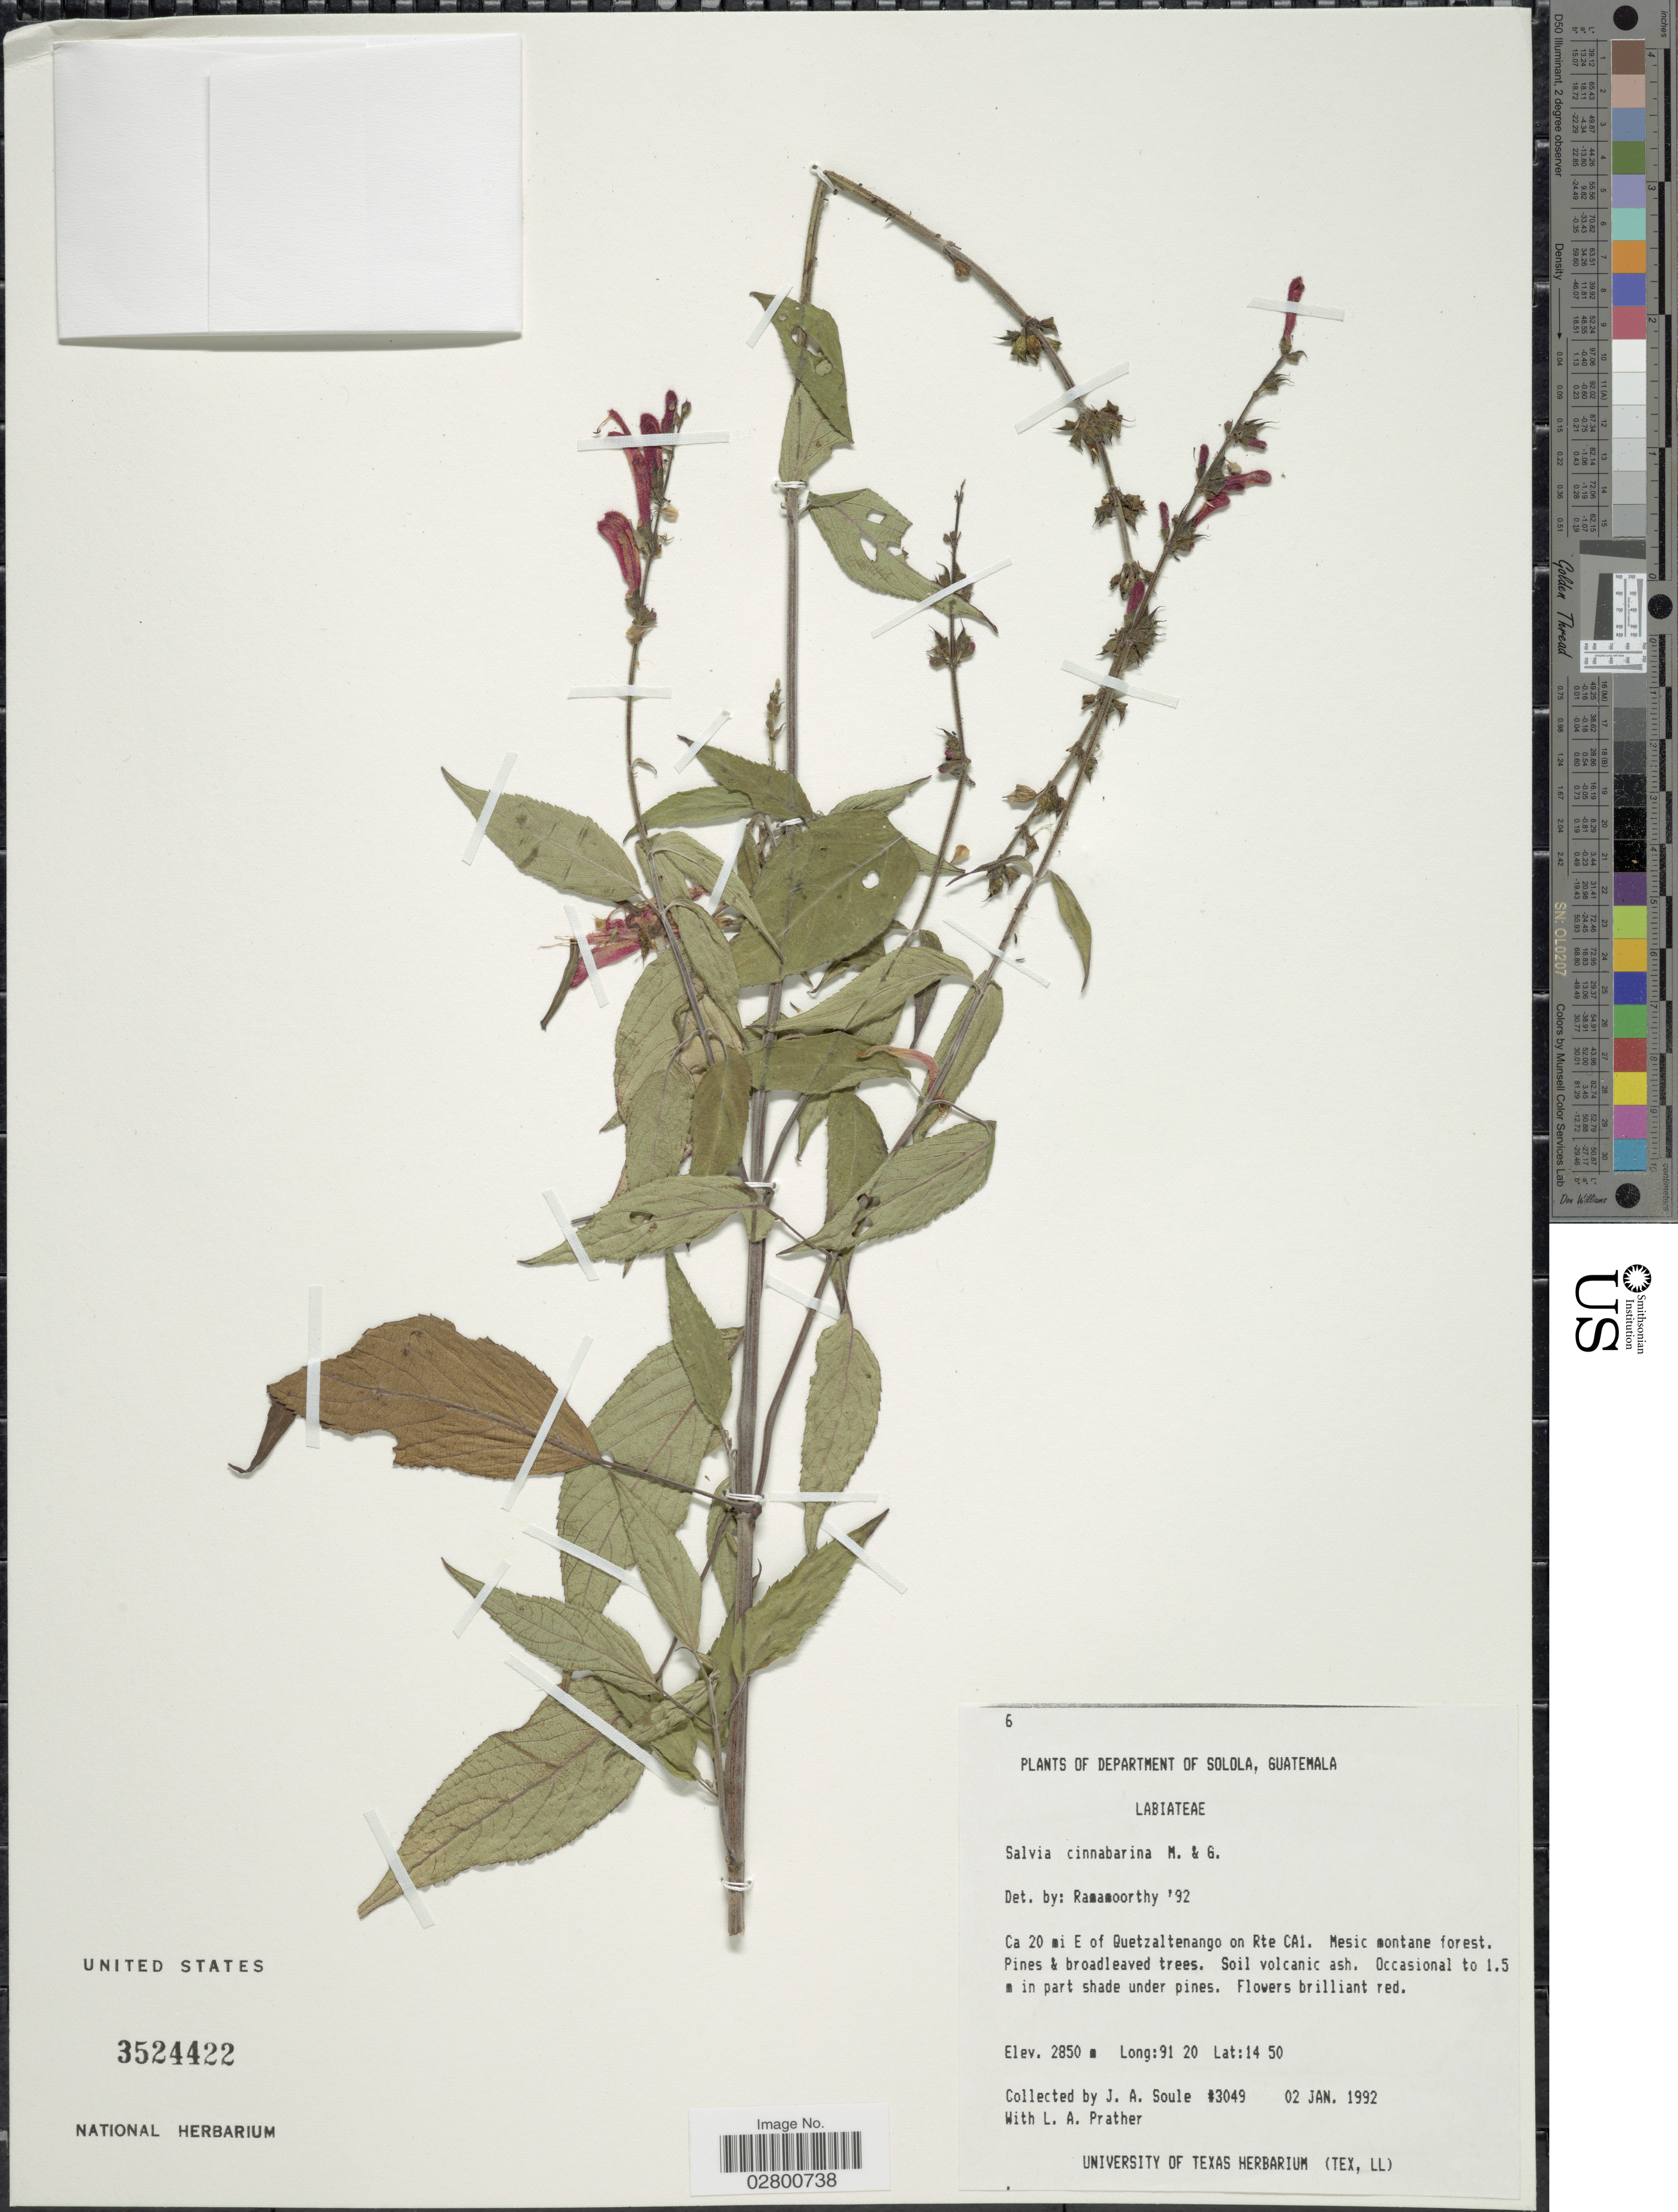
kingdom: Plantae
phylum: Tracheophyta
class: Magnoliopsida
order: Lamiales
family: Lamiaceae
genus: Salvia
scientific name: Salvia cinnabarina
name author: M. Martens & Galeotti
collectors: J. Soule & L. A. Prather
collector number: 3049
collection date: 1992-01-02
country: Guatemala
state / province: Sololá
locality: Department of Solola, Ca 20 mi E of Quetzaltenango on Rte Ca1.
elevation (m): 2850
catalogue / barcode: US 3524422